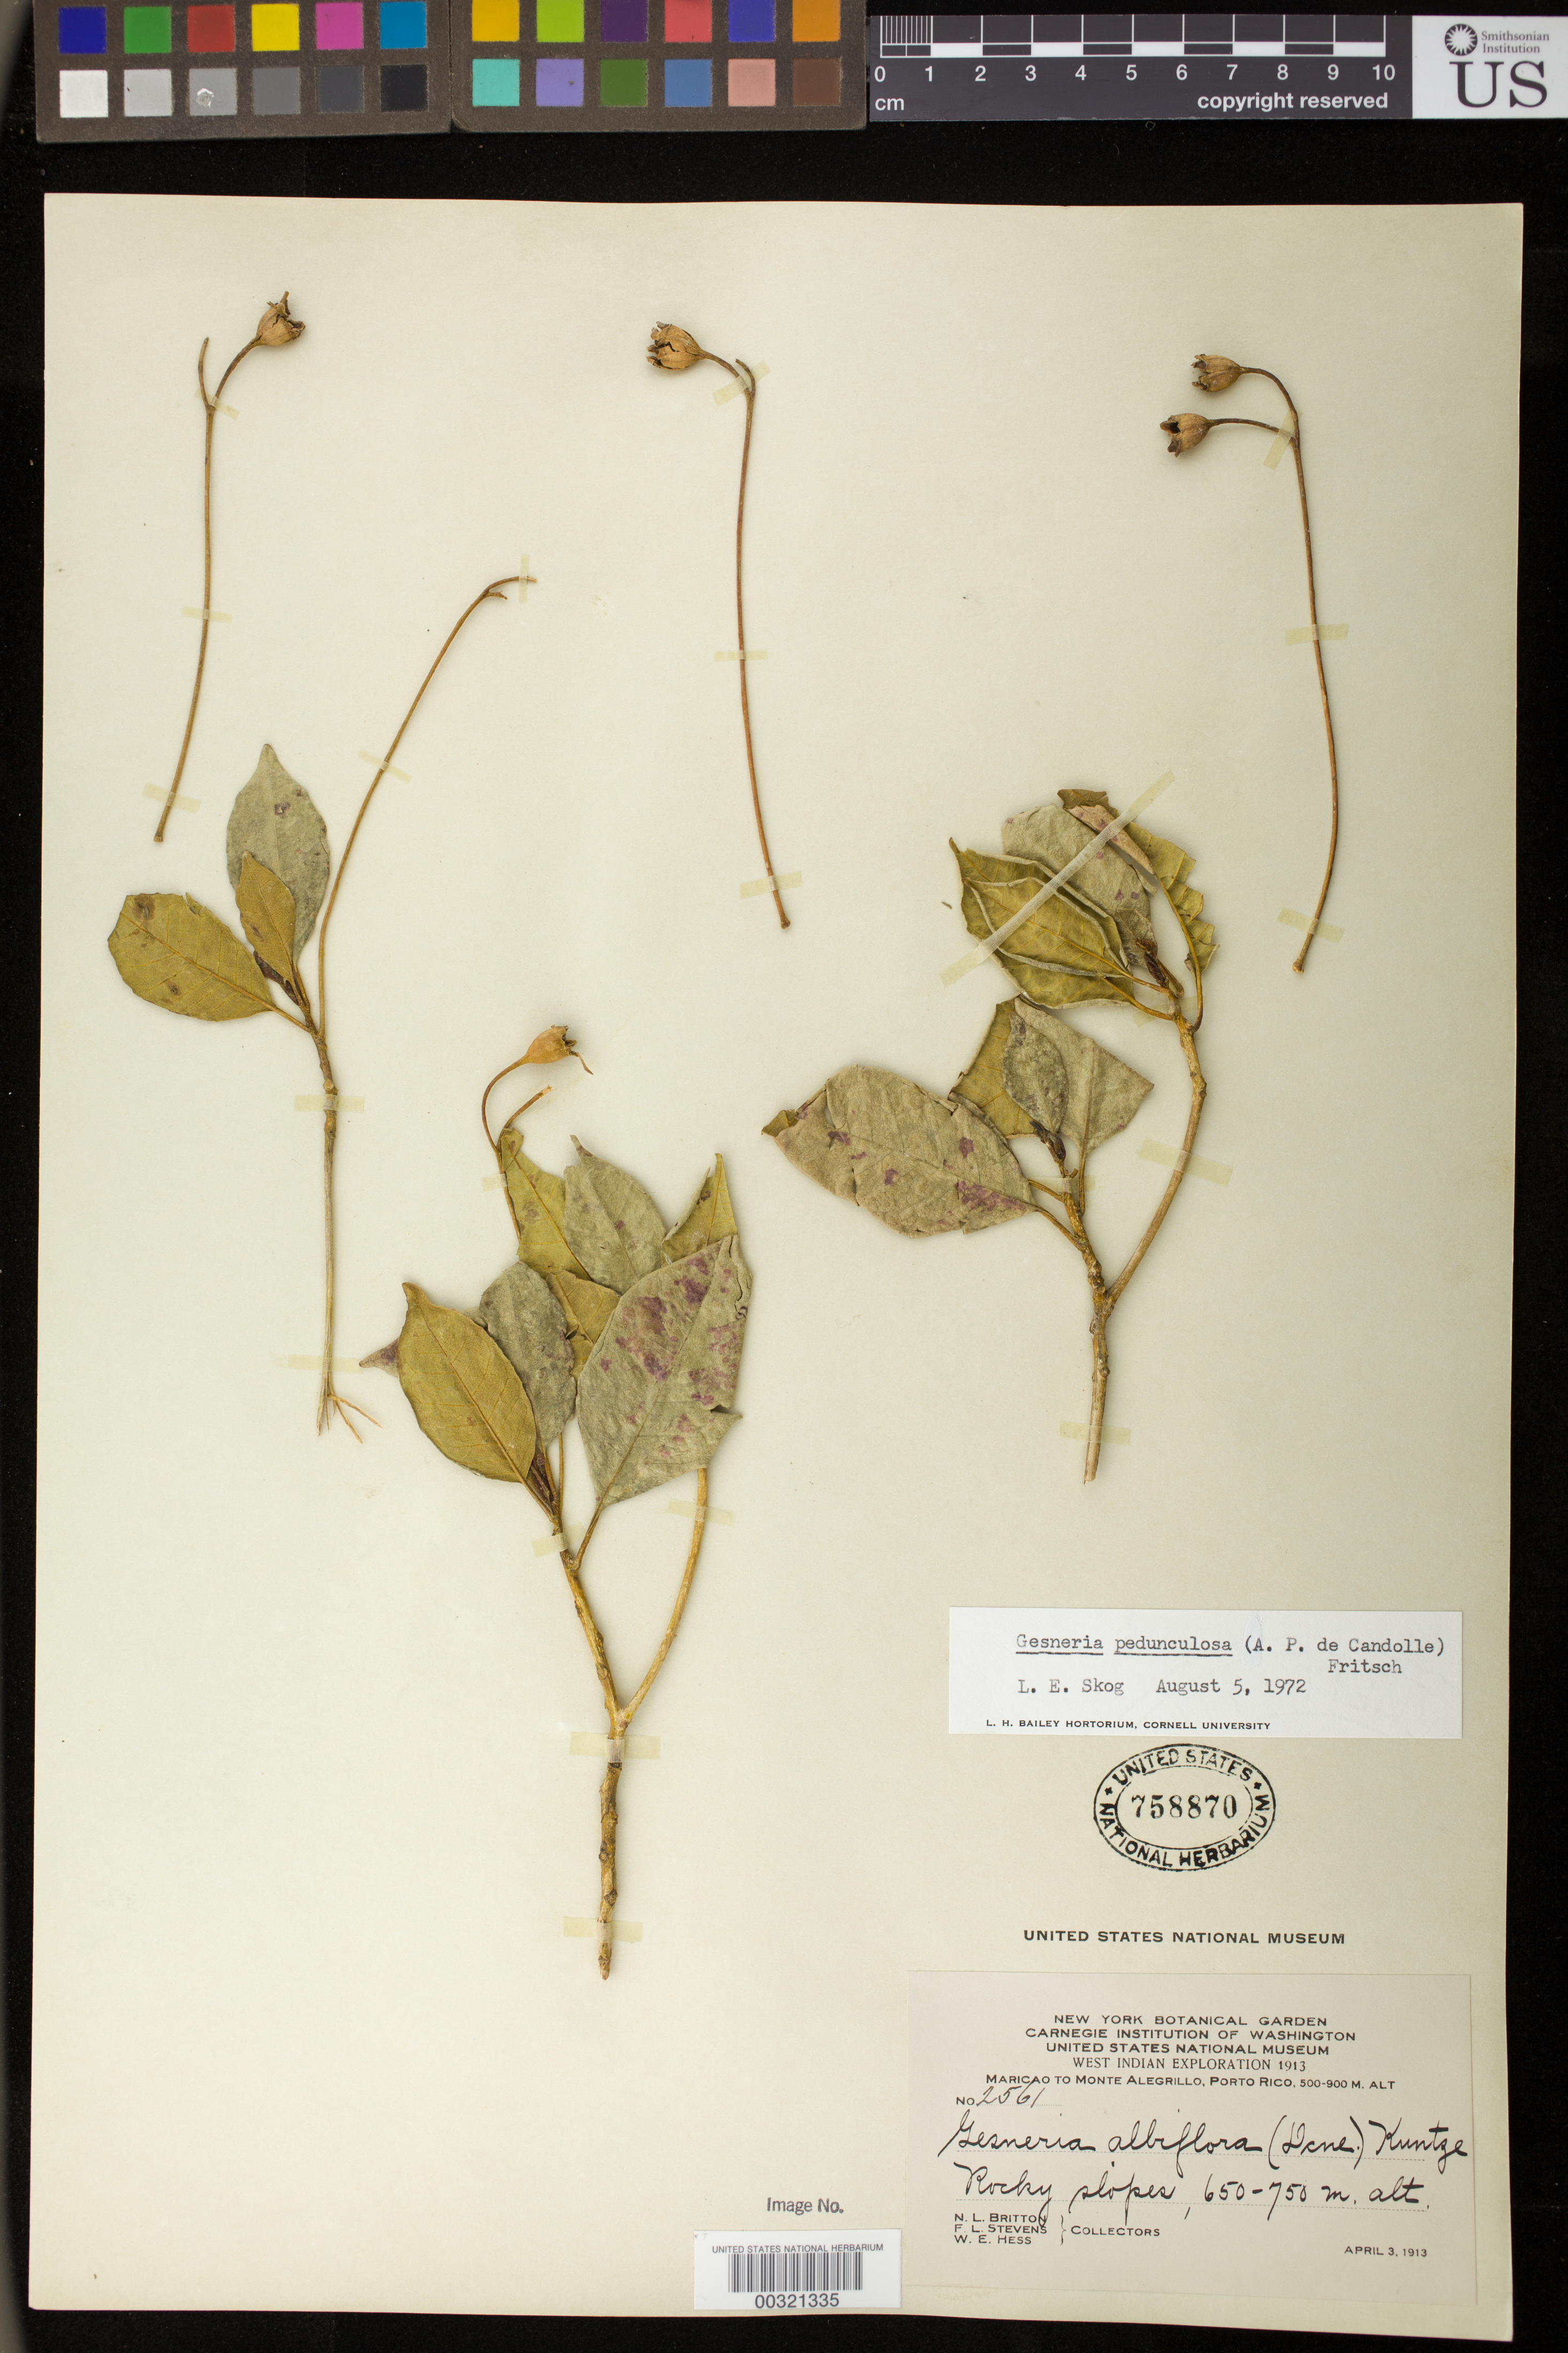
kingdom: Plantae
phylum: Tracheophyta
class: Magnoliopsida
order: Lamiales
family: Gesneriaceae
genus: Gesneria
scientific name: Gesneria pedunculosa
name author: (DC.) Fritsch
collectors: N. Britton, F. L. Stevens & W. Hess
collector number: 2561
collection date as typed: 03 Apr 1913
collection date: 1913-04-03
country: Puerto Rico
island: Puerto Rico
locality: Maricao to Monte Alegrillo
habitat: Rocky slopes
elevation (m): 650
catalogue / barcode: US 758870